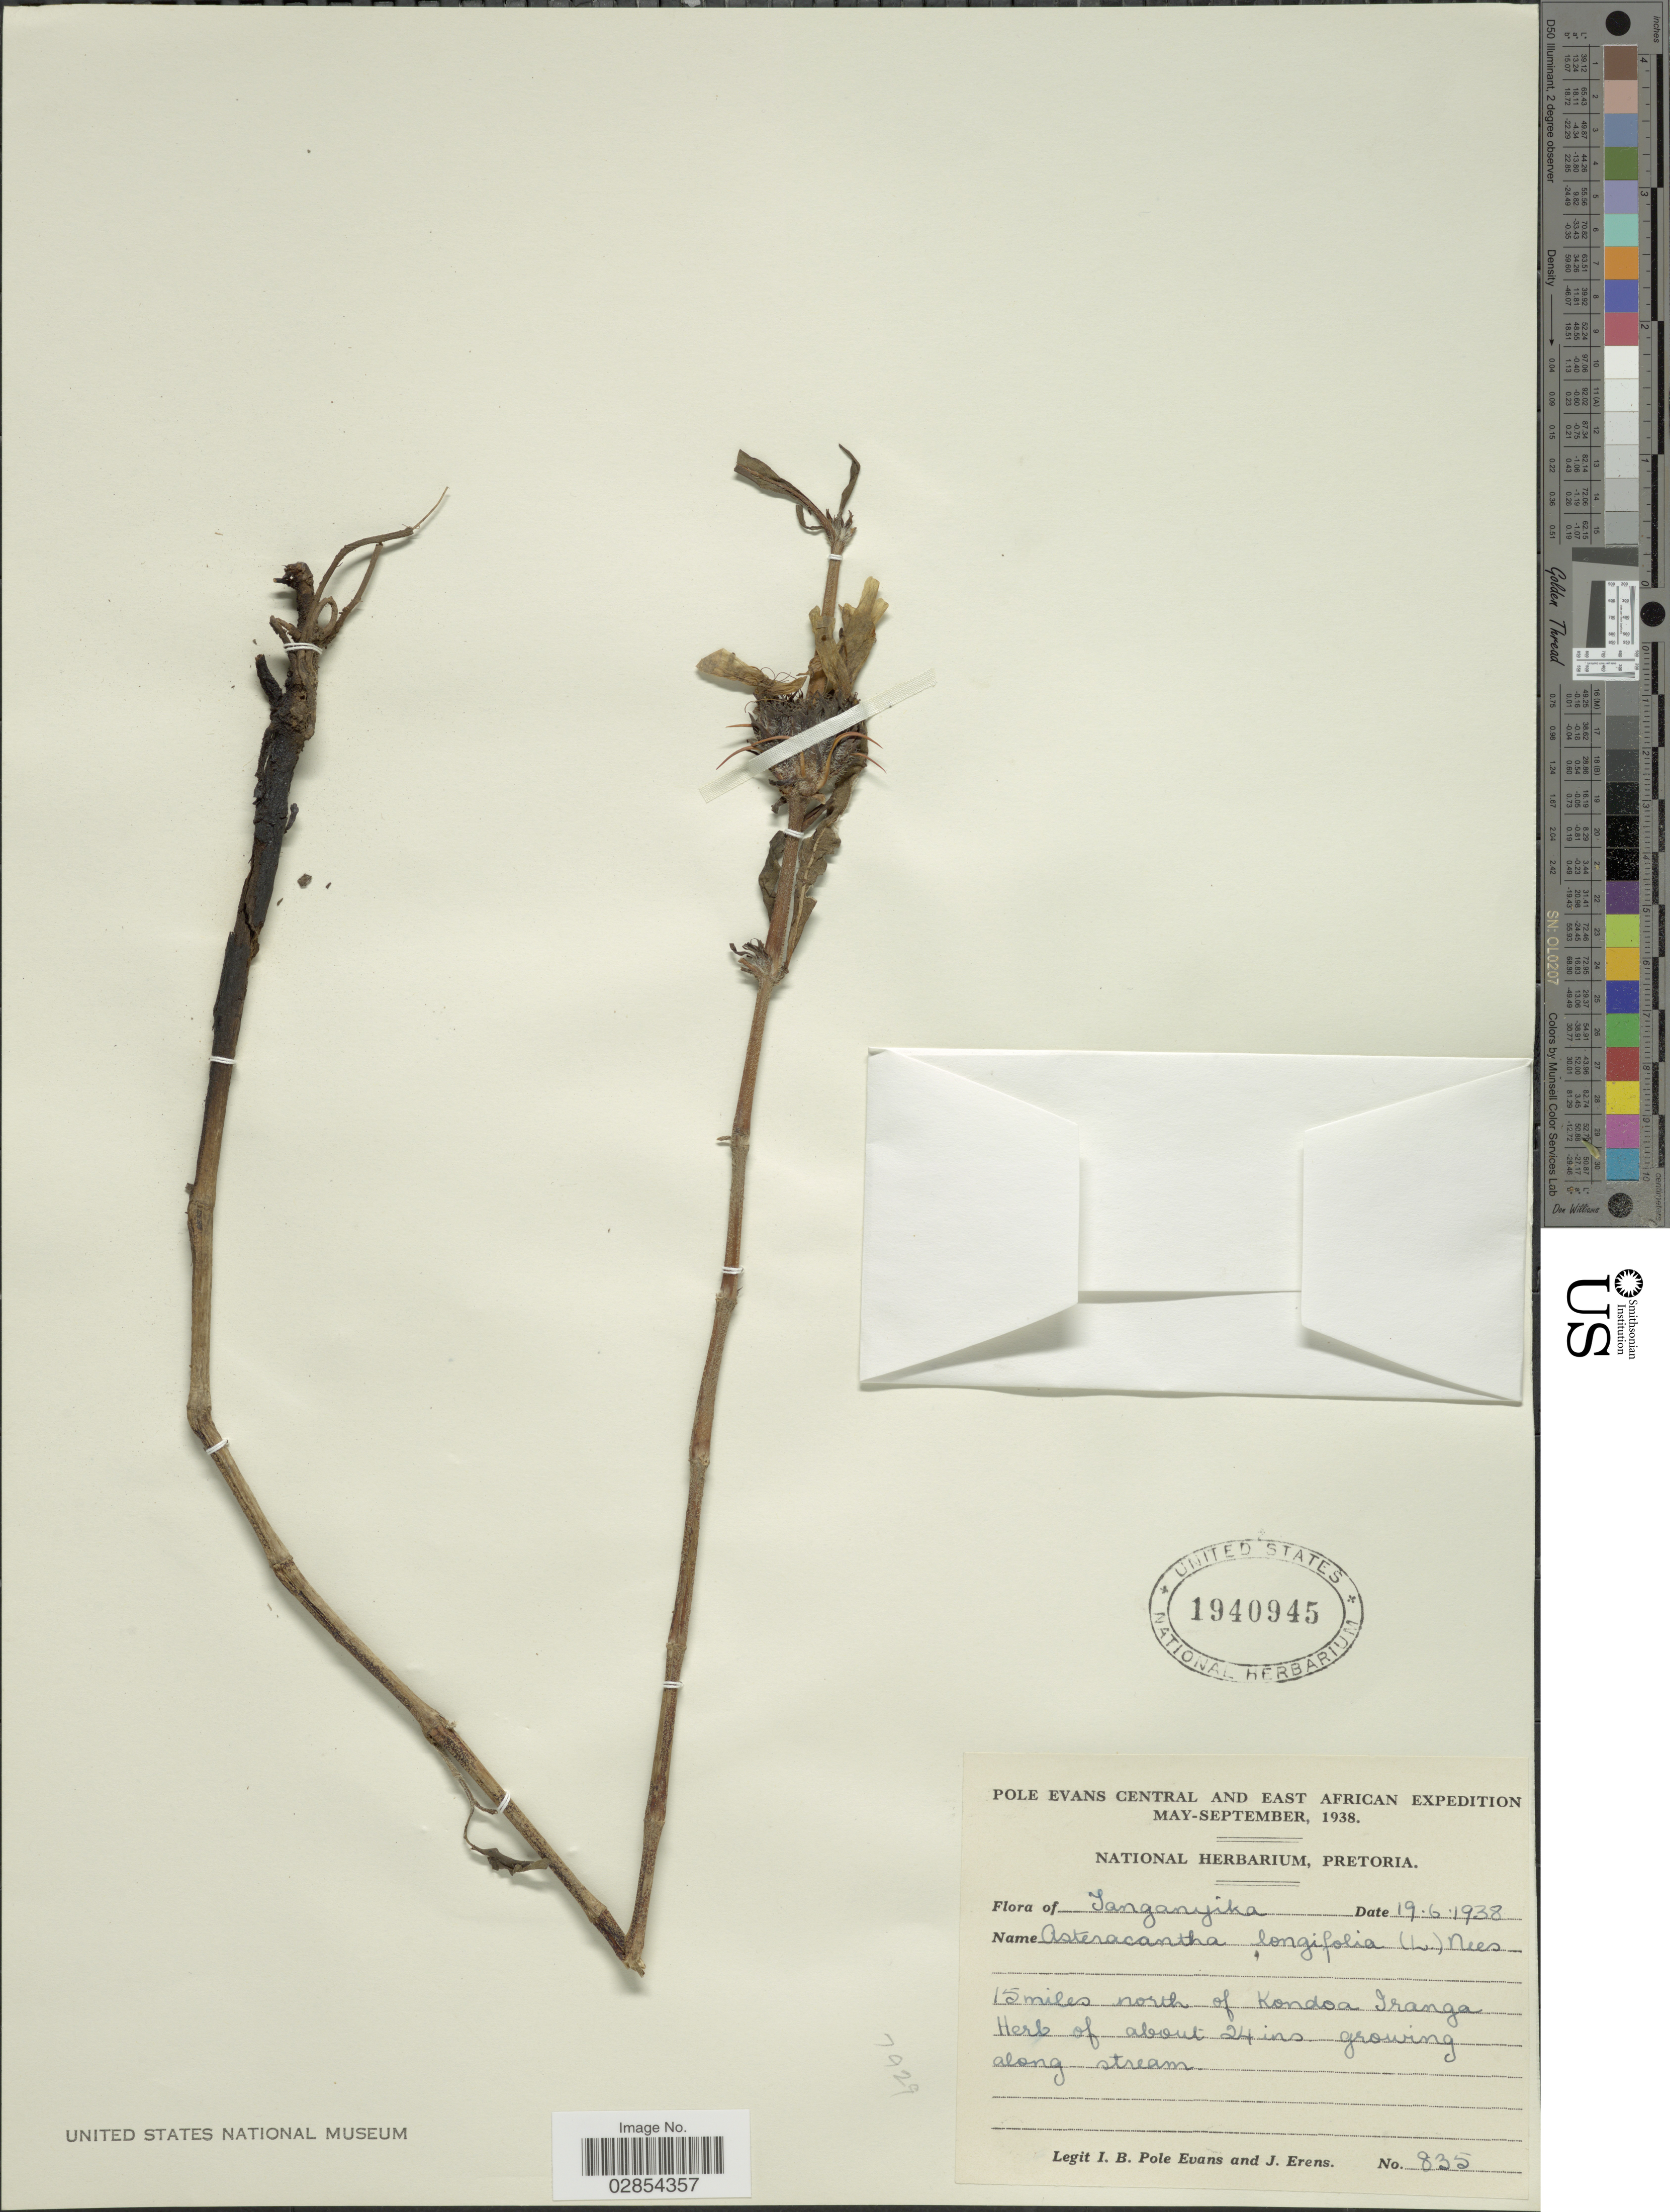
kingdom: Plantae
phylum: Tracheophyta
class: Magnoliopsida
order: Lamiales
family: Acanthaceae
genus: Asteracantha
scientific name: Asteracantha auriculata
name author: Nees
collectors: I. B. Pole-Evans & J. Erens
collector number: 835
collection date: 1938-06-19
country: Tanzania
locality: Tanganyika. 15 miles north of Kondoa Iranga.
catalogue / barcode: US 1940945